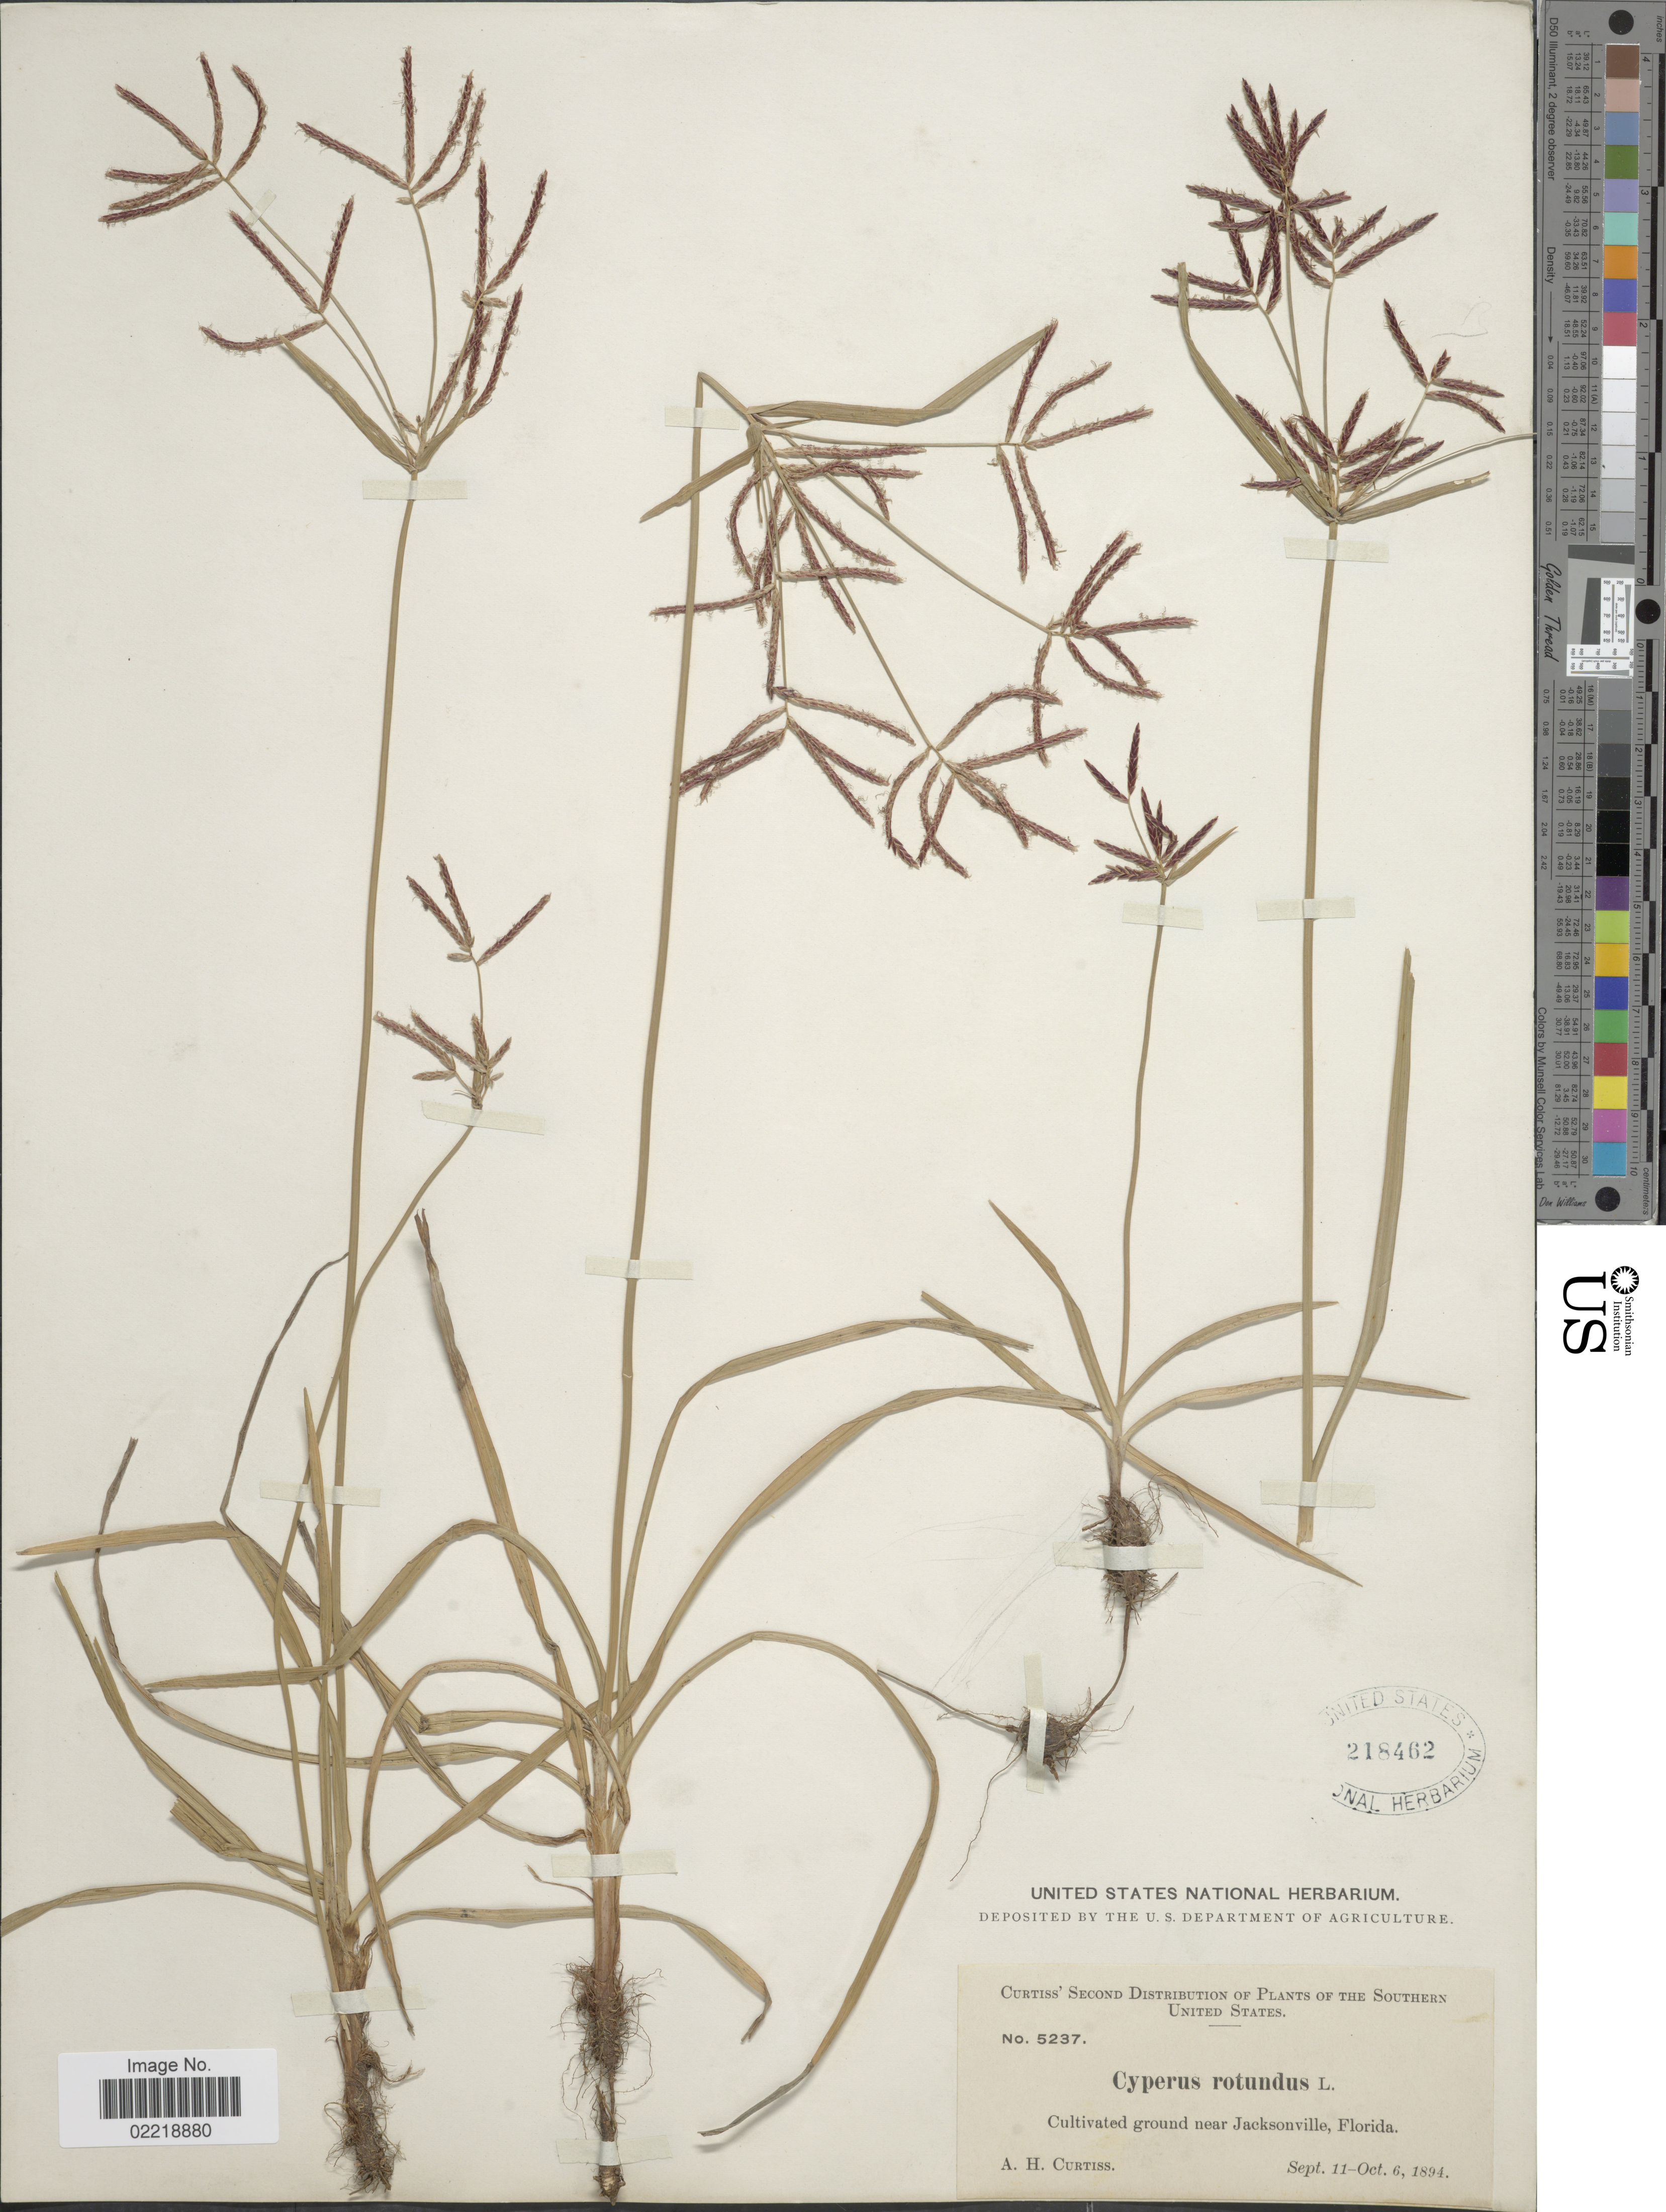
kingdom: Plantae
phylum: Tracheophyta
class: Liliopsida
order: Poales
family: Cyperaceae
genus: Cyperus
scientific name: Cyperus rotundus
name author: L.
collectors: A. H. Curtiss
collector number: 5237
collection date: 1894-09-11/1894-10-06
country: United States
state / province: Florida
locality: The Southern United States, Cultivated ground near Jacksonville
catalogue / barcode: US 218462